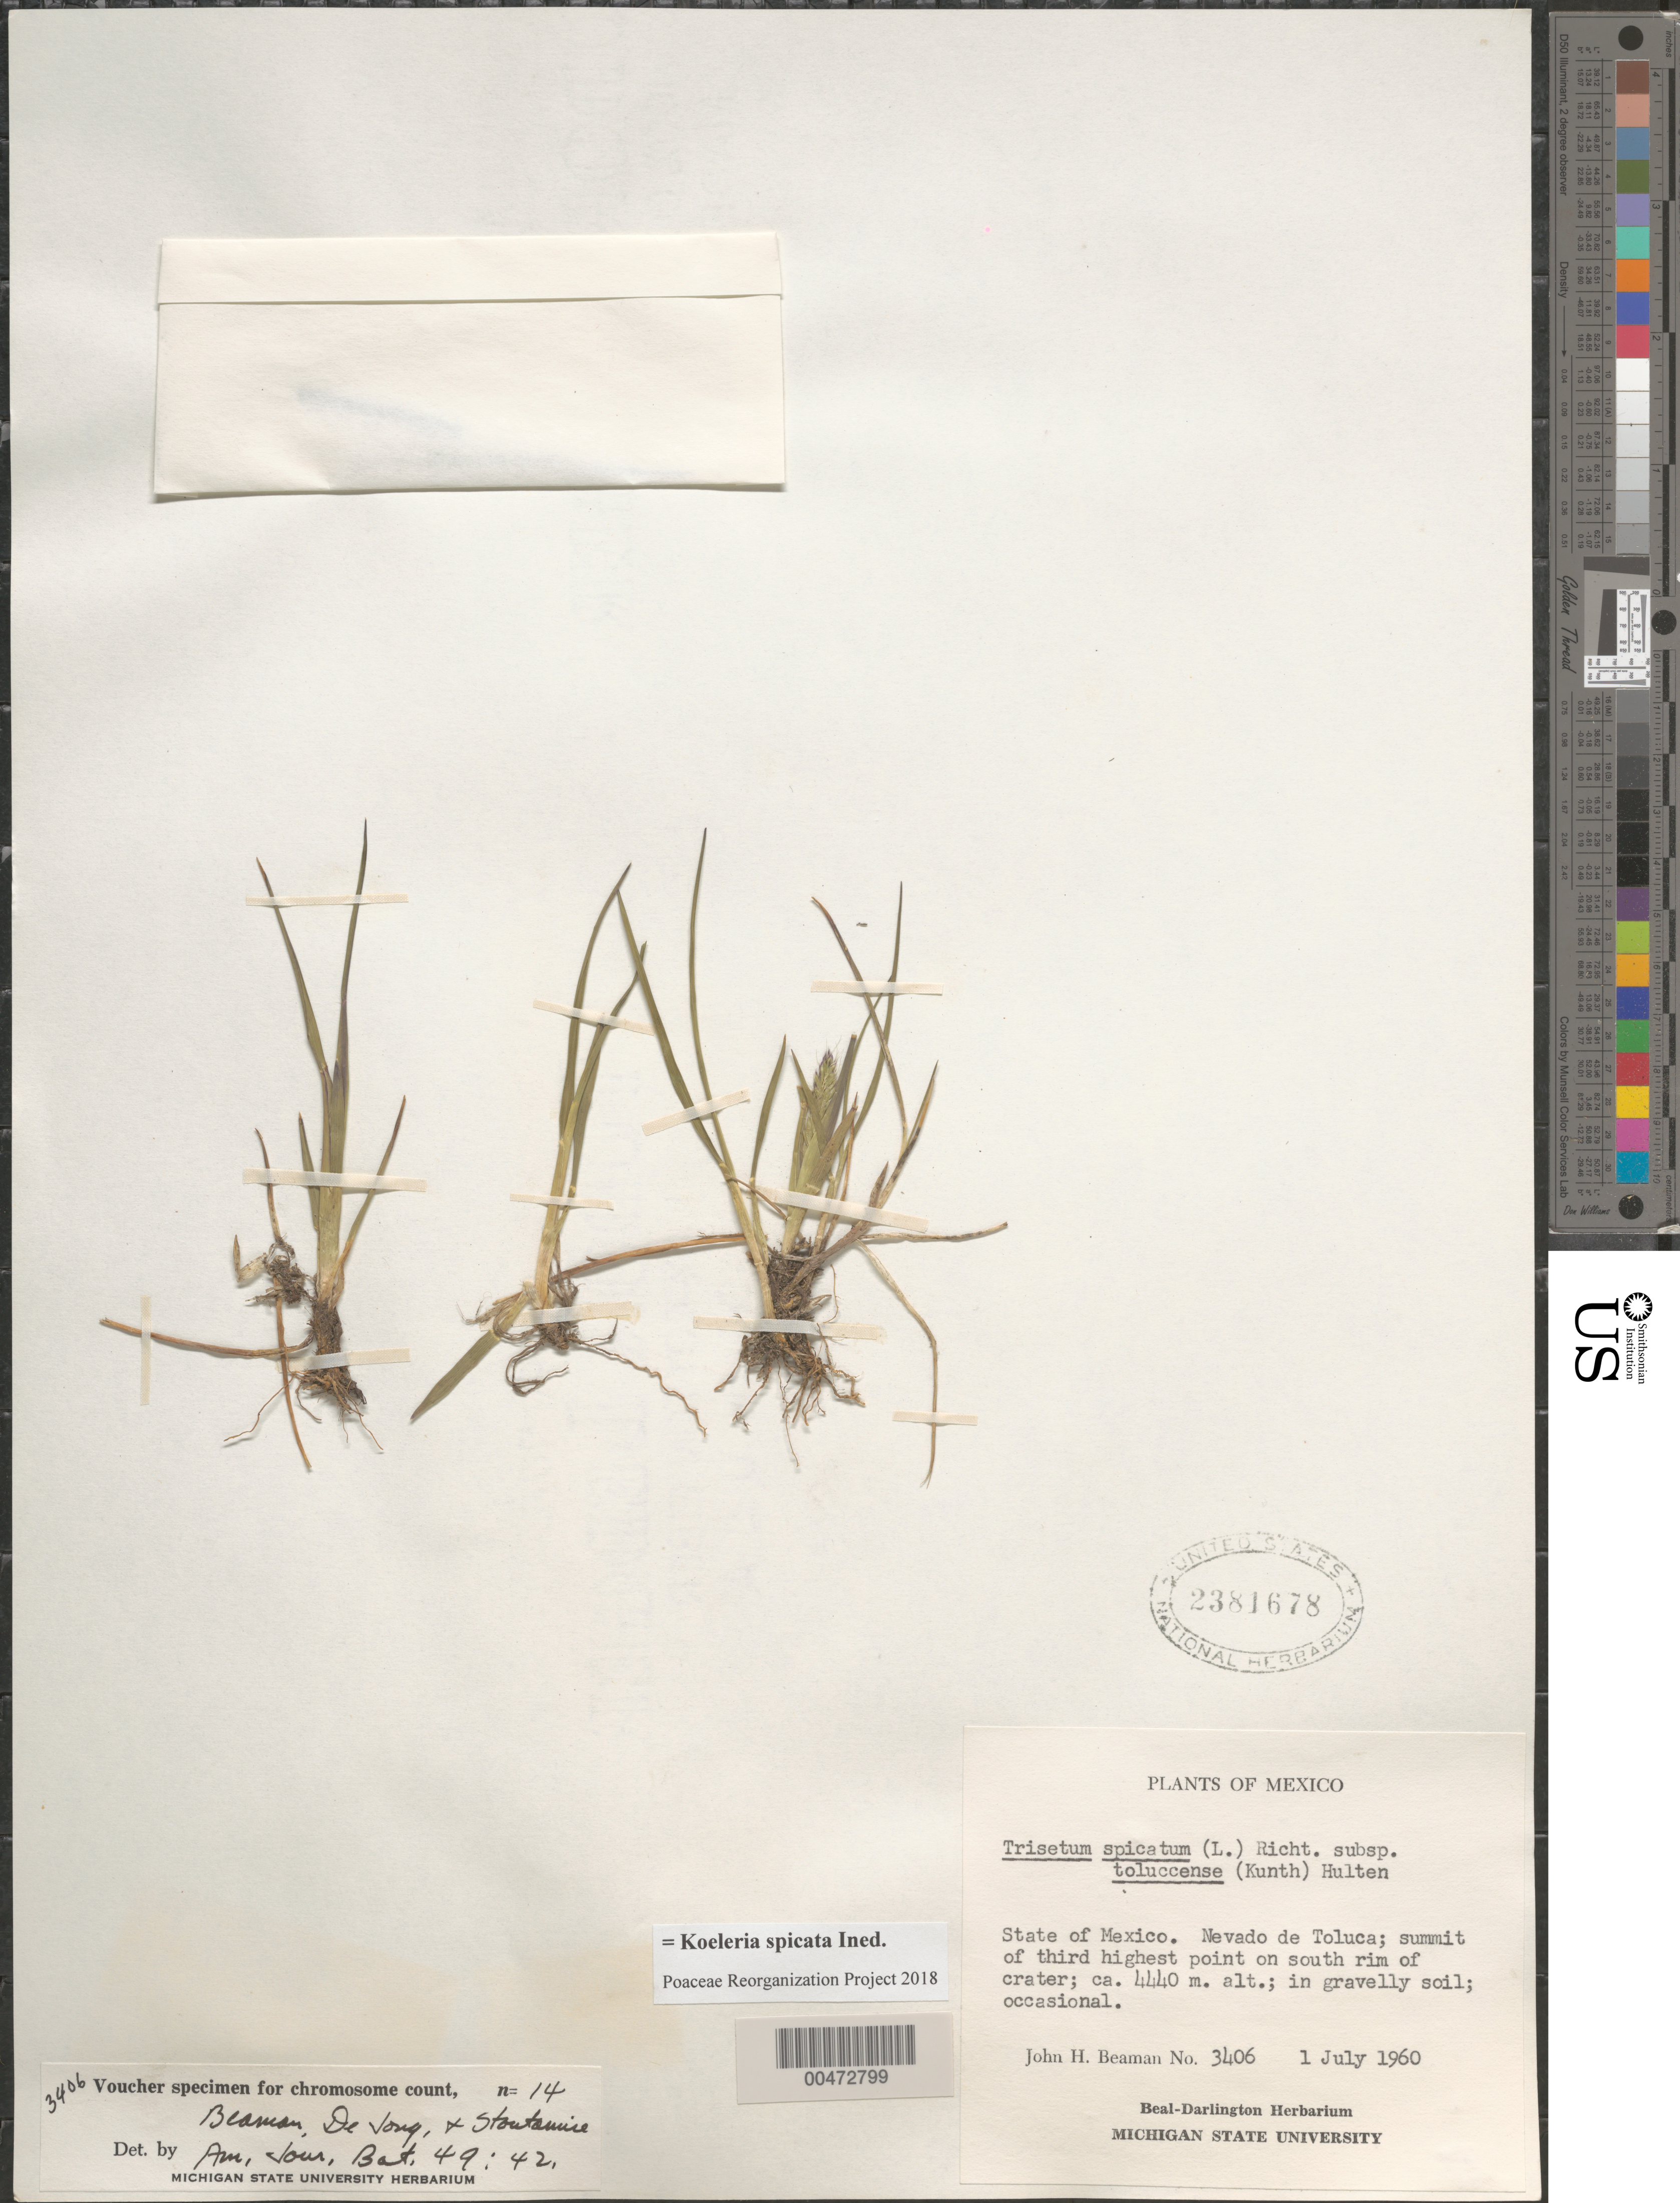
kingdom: Plantae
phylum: Tracheophyta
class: Liliopsida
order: Poales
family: Poaceae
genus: Koeleria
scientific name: Koeleria spicata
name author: (L.) Barberá et al.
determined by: Poaceae Reorganization Project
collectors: J. H. Beaman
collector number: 3406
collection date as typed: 1 Jul 1960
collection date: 1960-07-01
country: Mexico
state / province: México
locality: Nevado de Toluca, summit of third highest point on S rim of crater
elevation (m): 4440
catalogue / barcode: US 2381678